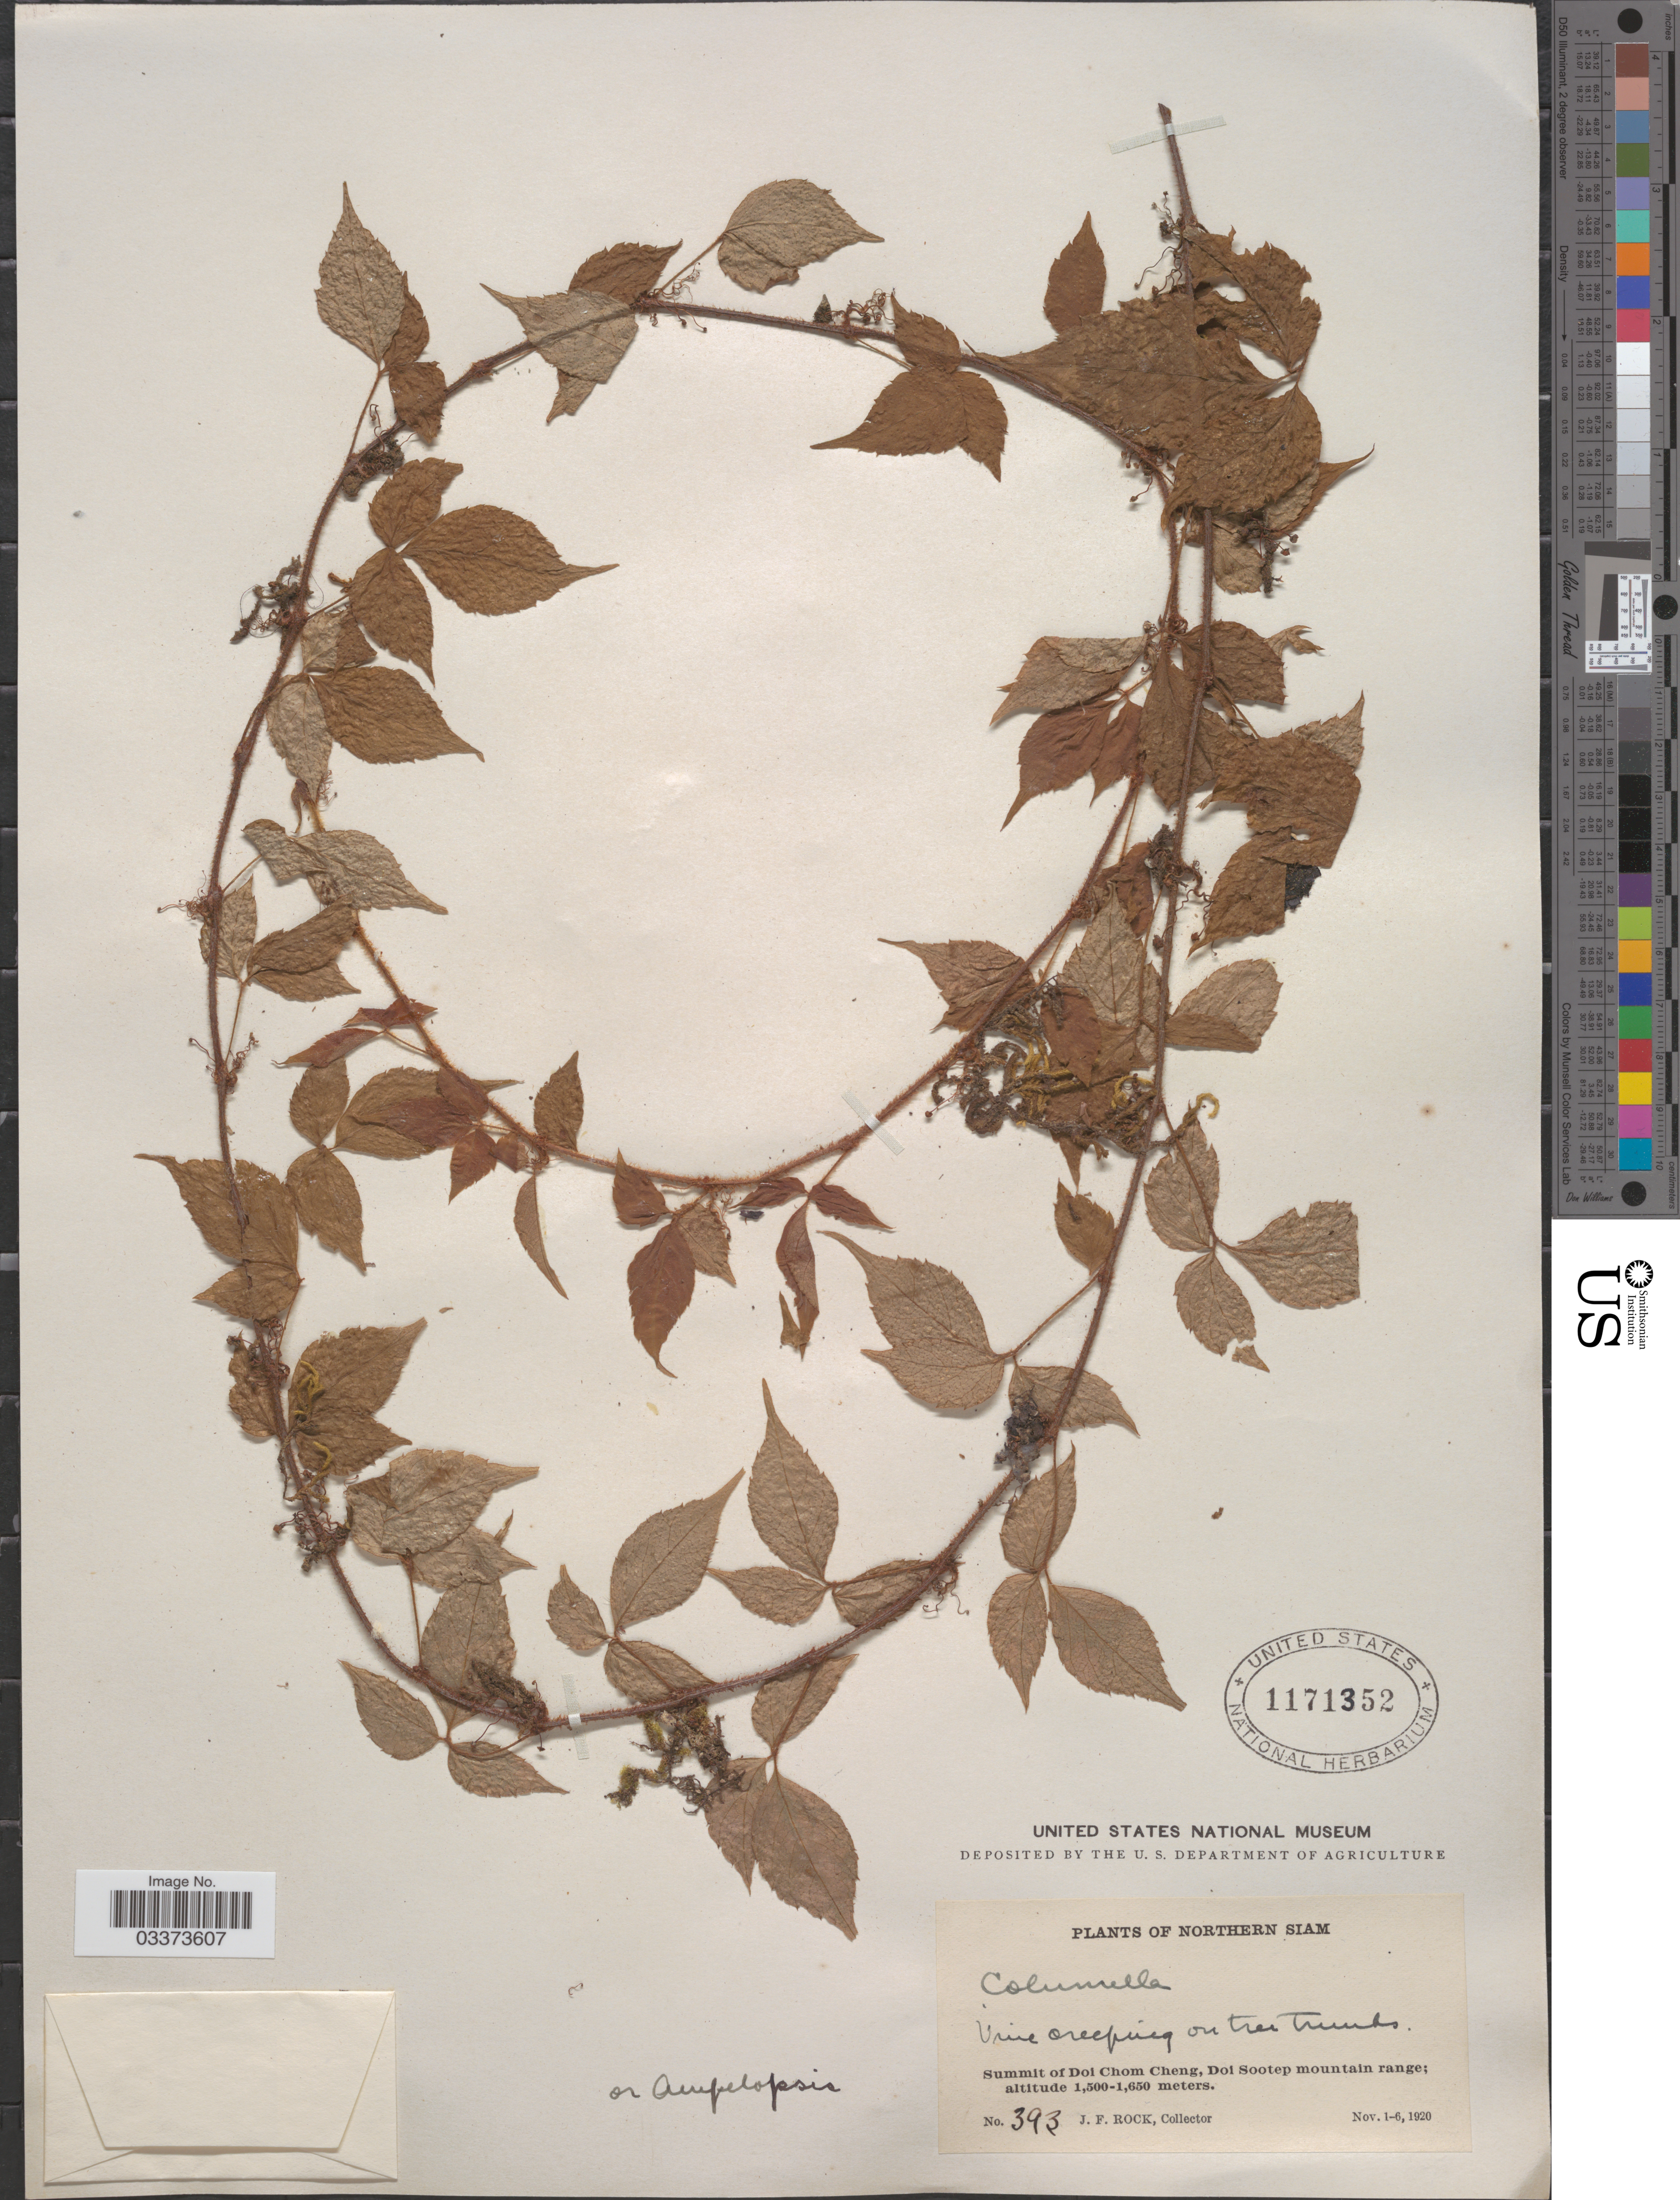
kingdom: Plantae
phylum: Tracheophyta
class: Magnoliopsida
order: Vitales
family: Vitaceae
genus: Cayratia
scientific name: Cayratia sp.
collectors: J. Rock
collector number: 393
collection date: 1920-11-01/1920-11-06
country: Thailand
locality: Northern Siam. Summit of Doi Chom Cheng, Doi Sootep mountain range.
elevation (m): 1500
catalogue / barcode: US 1171352